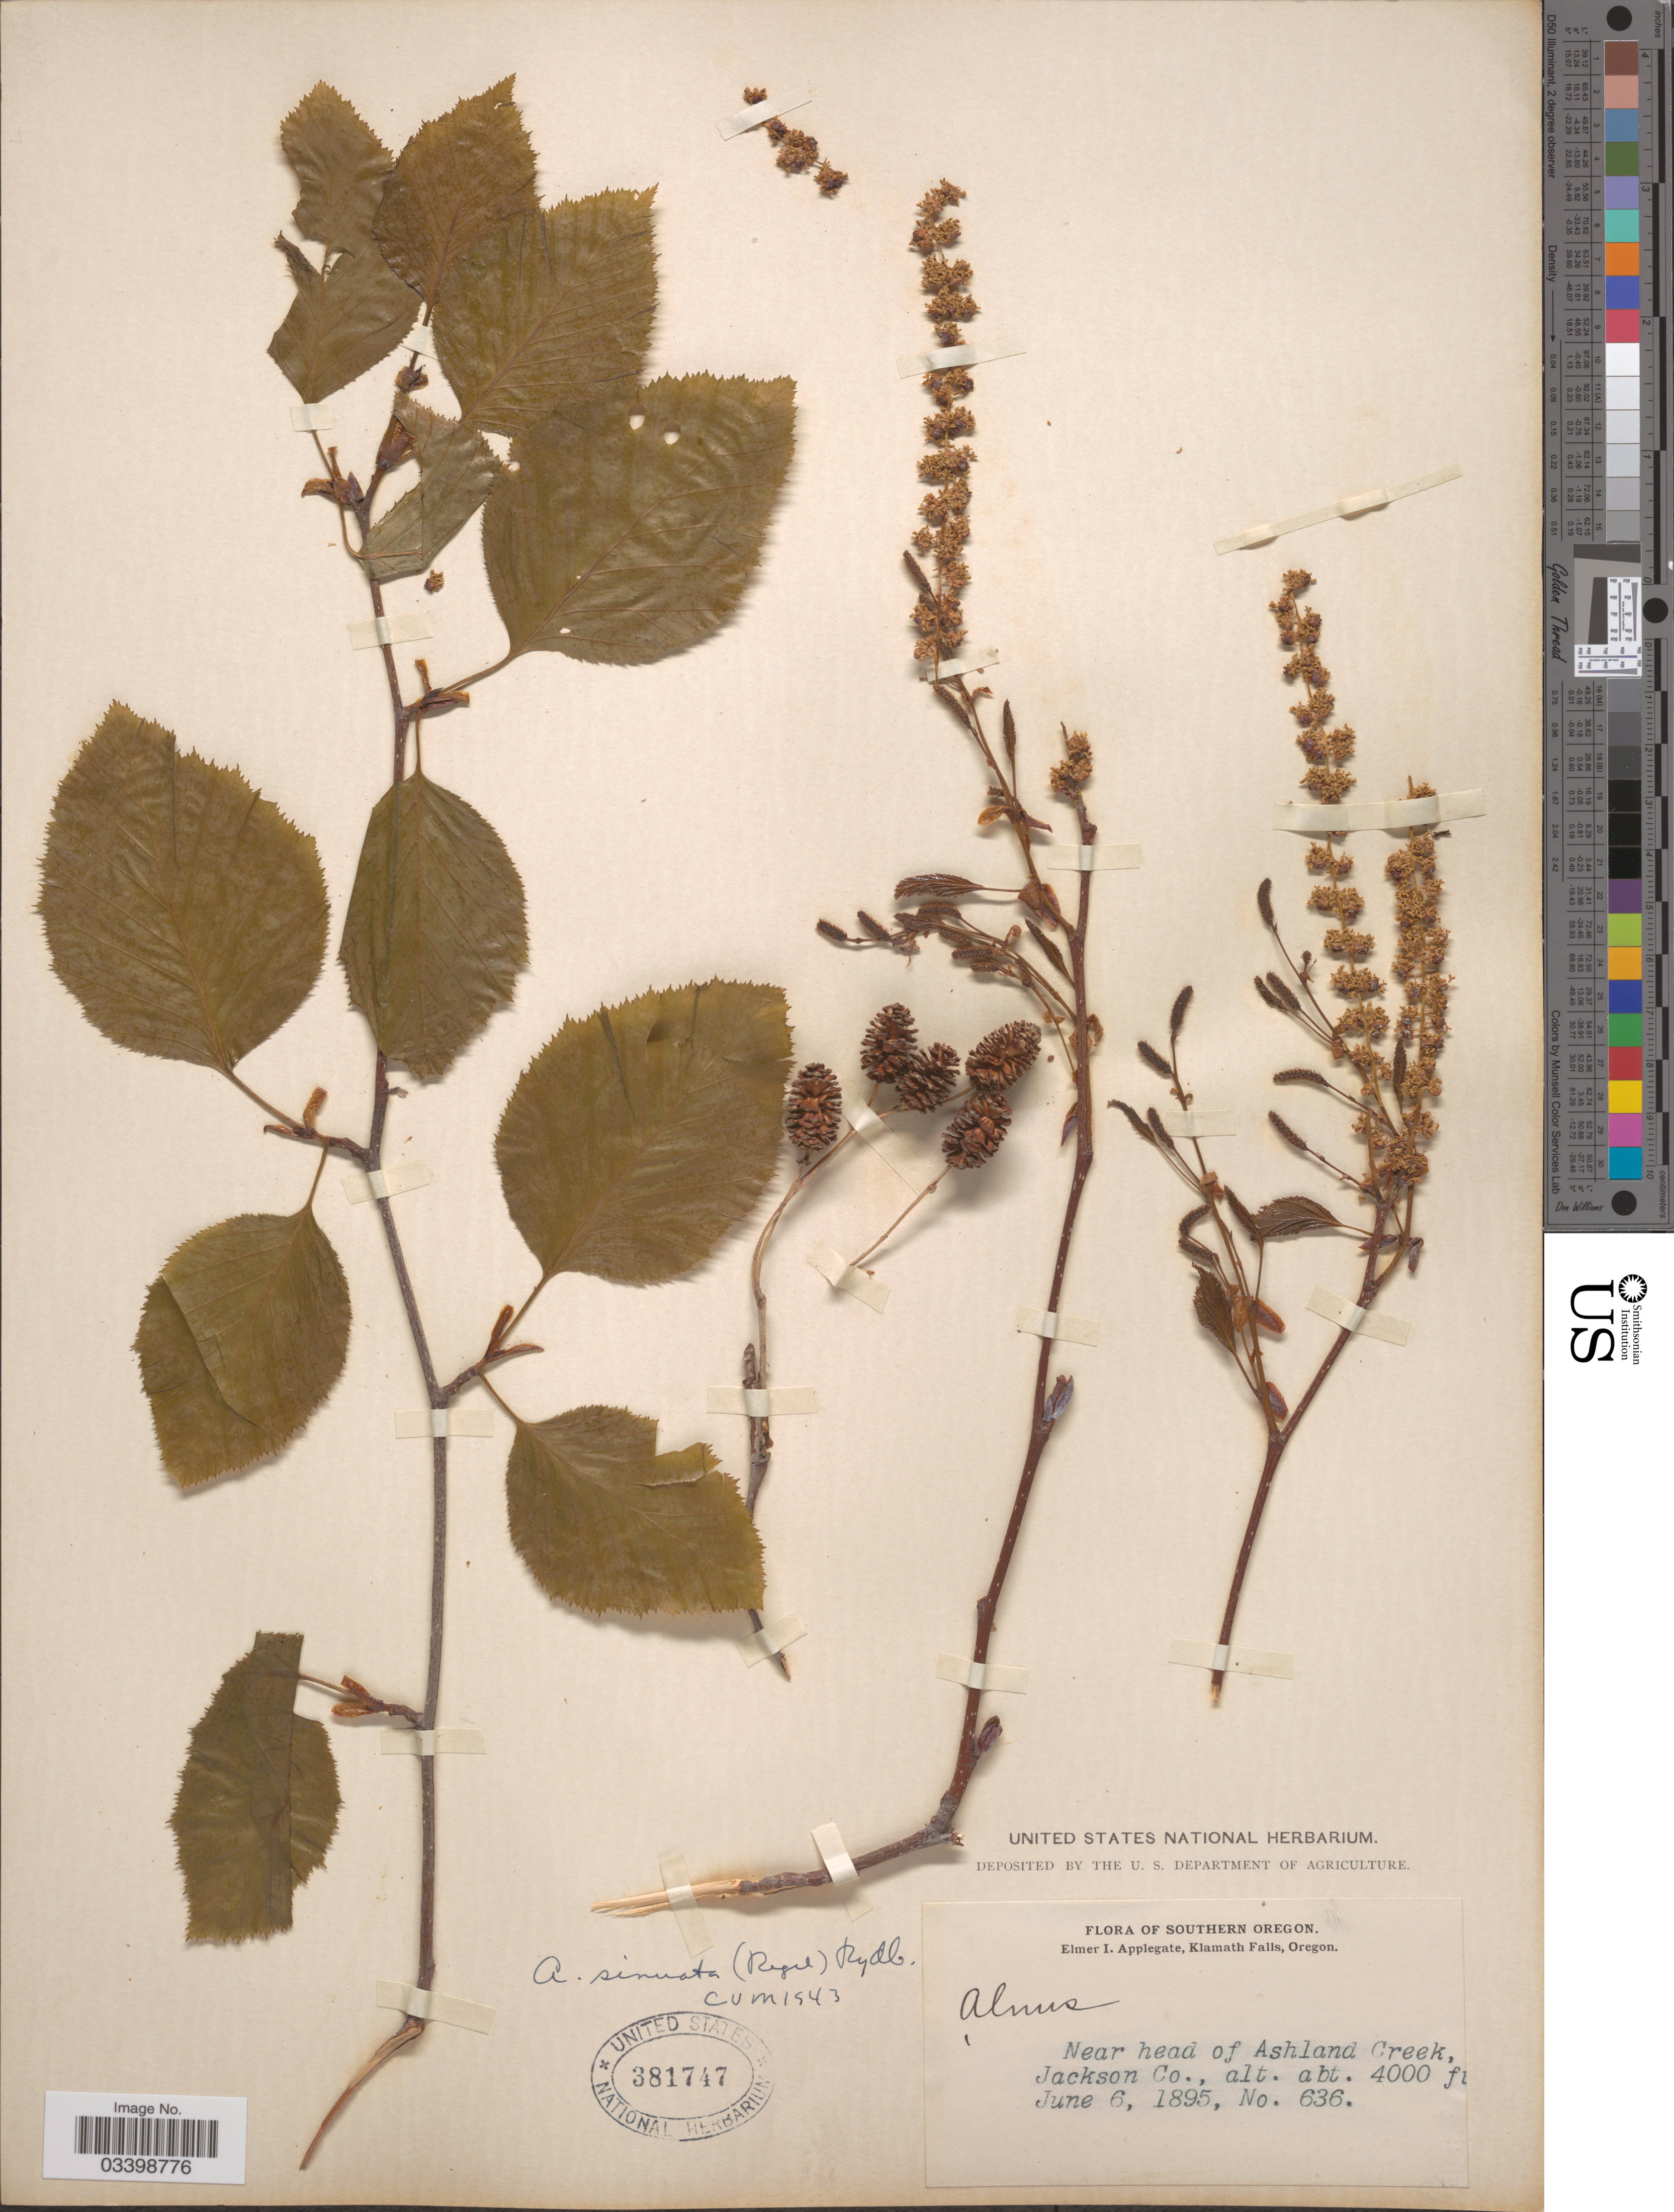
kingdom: Plantae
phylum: Tracheophyta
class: Magnoliopsida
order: Fagales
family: Betulaceae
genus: Alnus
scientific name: Alnus viridis subsp. sinuata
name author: Regel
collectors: E. I. Applegate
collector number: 636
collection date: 1895-06-06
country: United States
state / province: Oregon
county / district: Jackson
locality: Southern Oregon. Klamath Falls. Near head of Ashland Creek, Jackson Co.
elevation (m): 1219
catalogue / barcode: US 381747